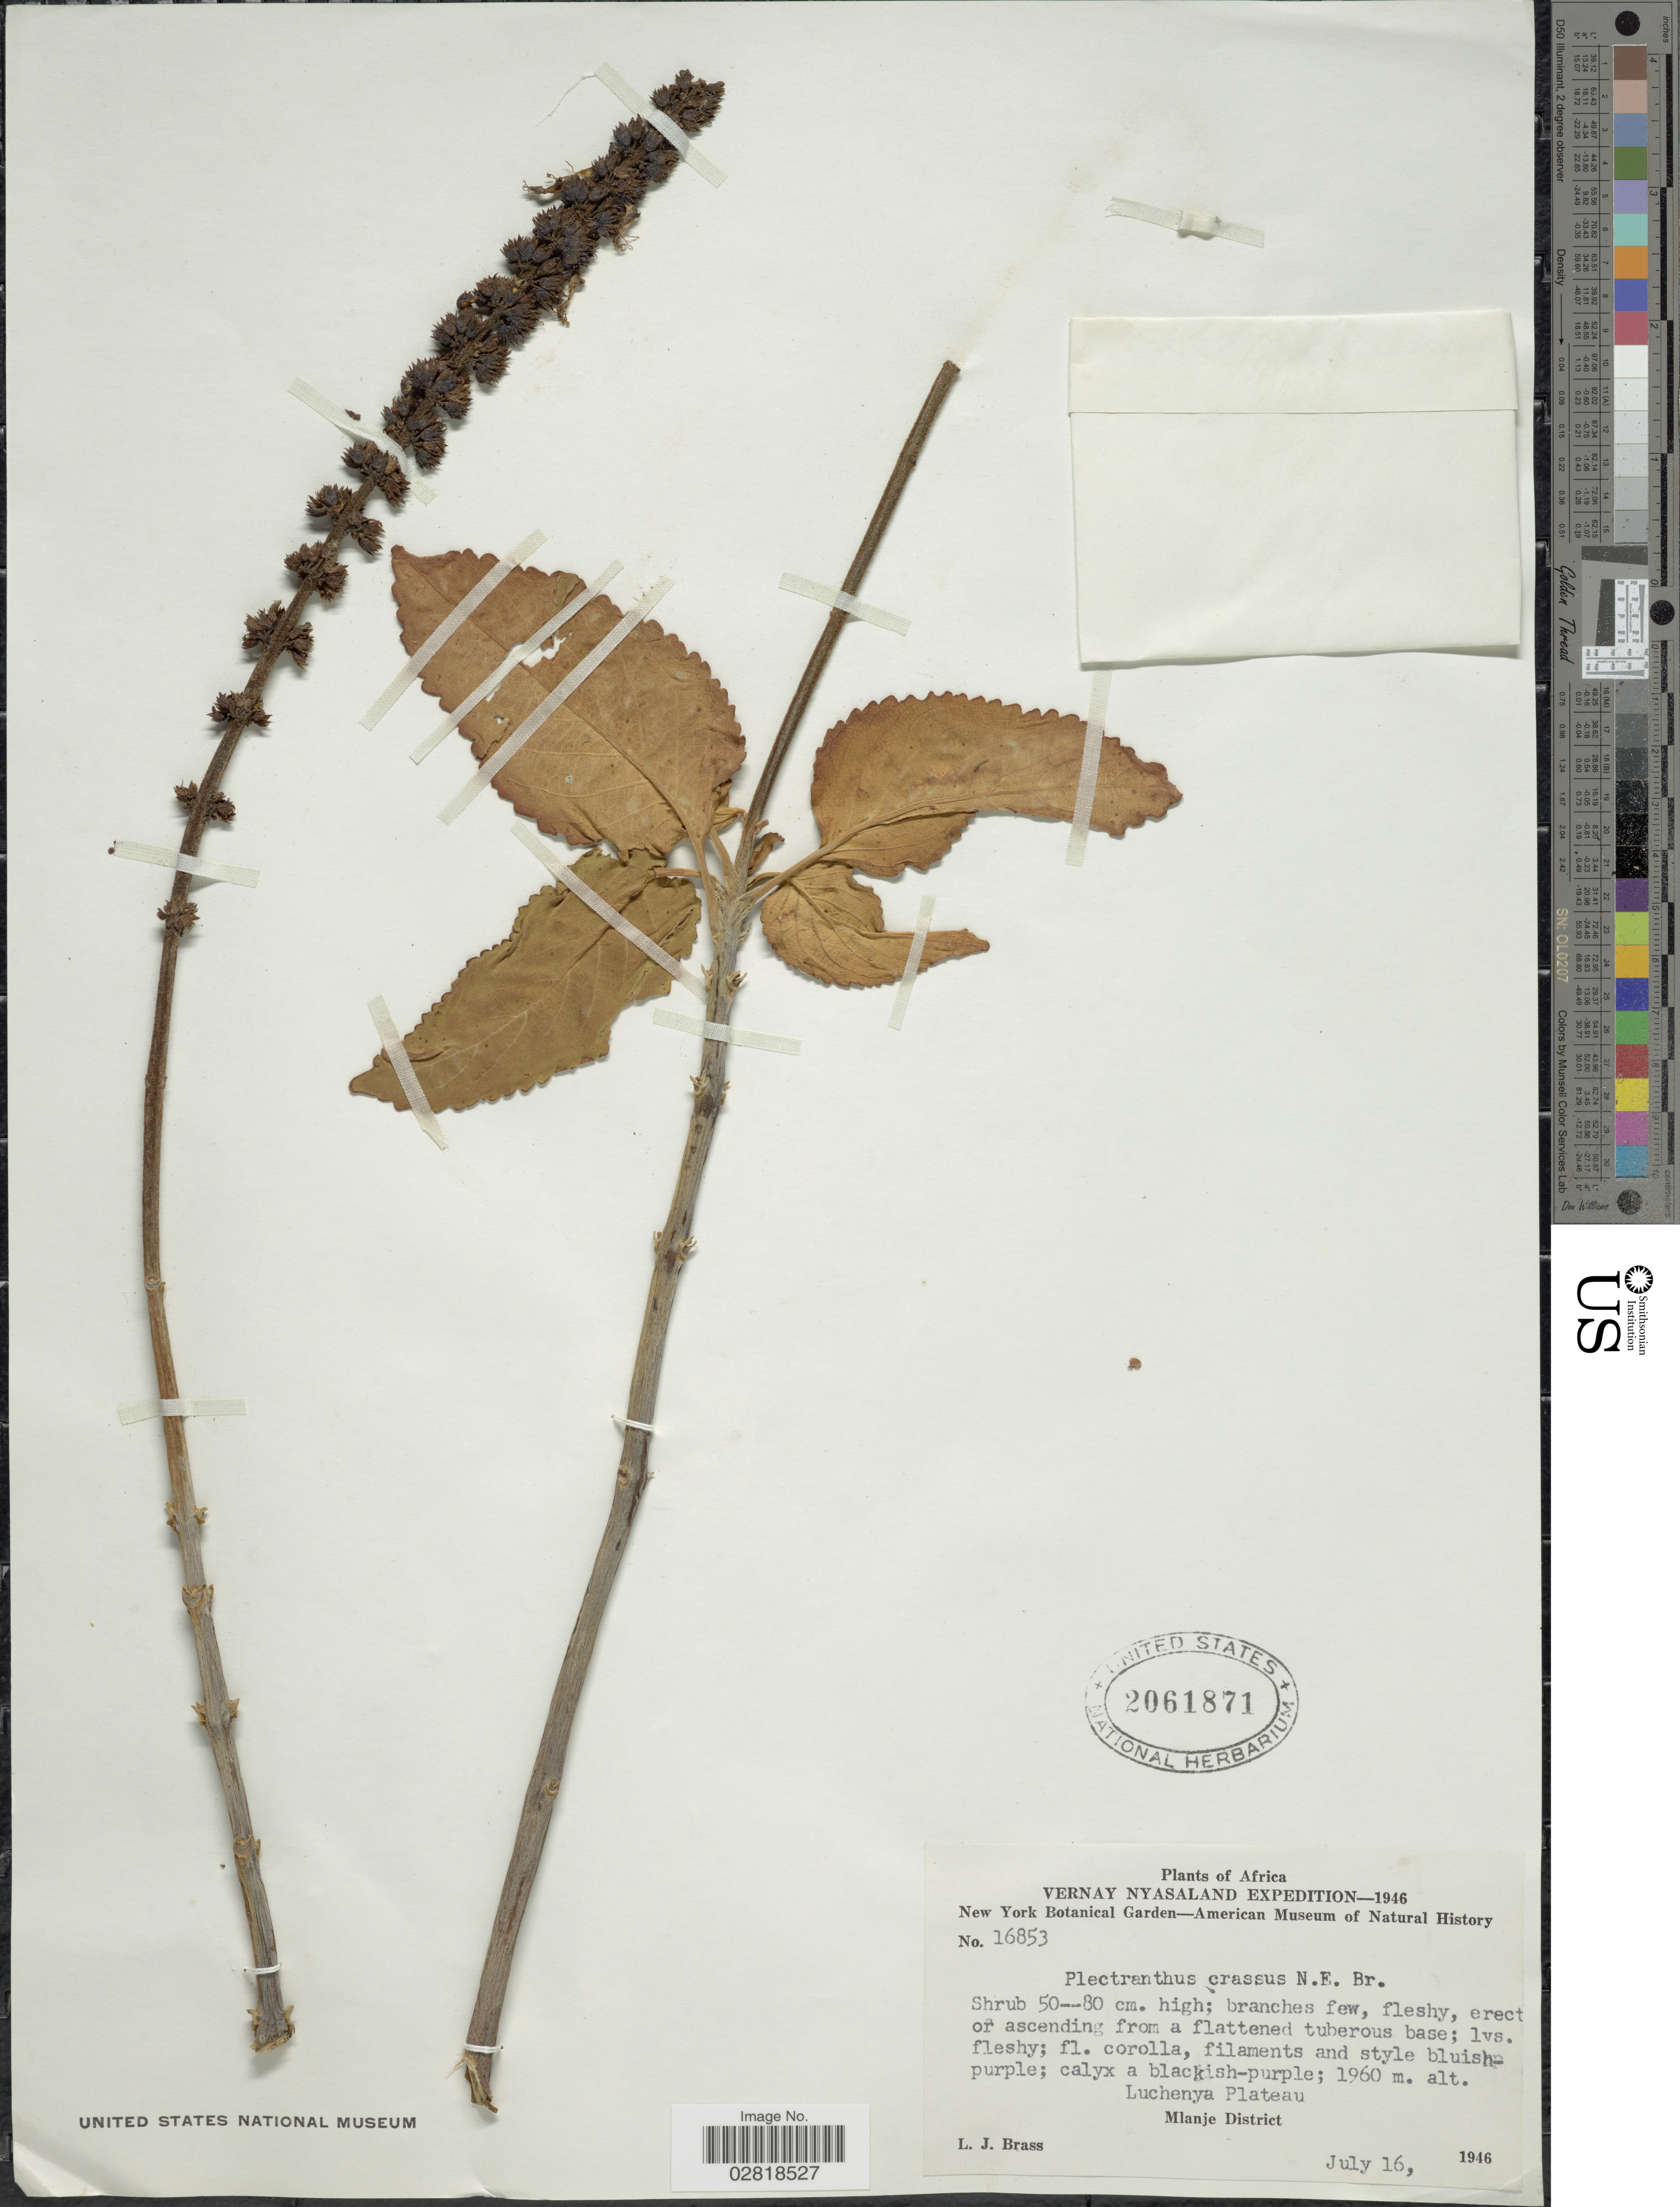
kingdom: Plantae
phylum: Tracheophyta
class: Magnoliopsida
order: Lamiales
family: Lamiaceae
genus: Plectranthus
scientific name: Plectranthus crassus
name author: N.E. Br.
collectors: L. J. Brass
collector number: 16853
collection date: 1946-07-16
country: Malawi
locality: Vernay Nyasaland. Luchenya Plateau. Mlanje District.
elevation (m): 1960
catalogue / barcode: US 2061871